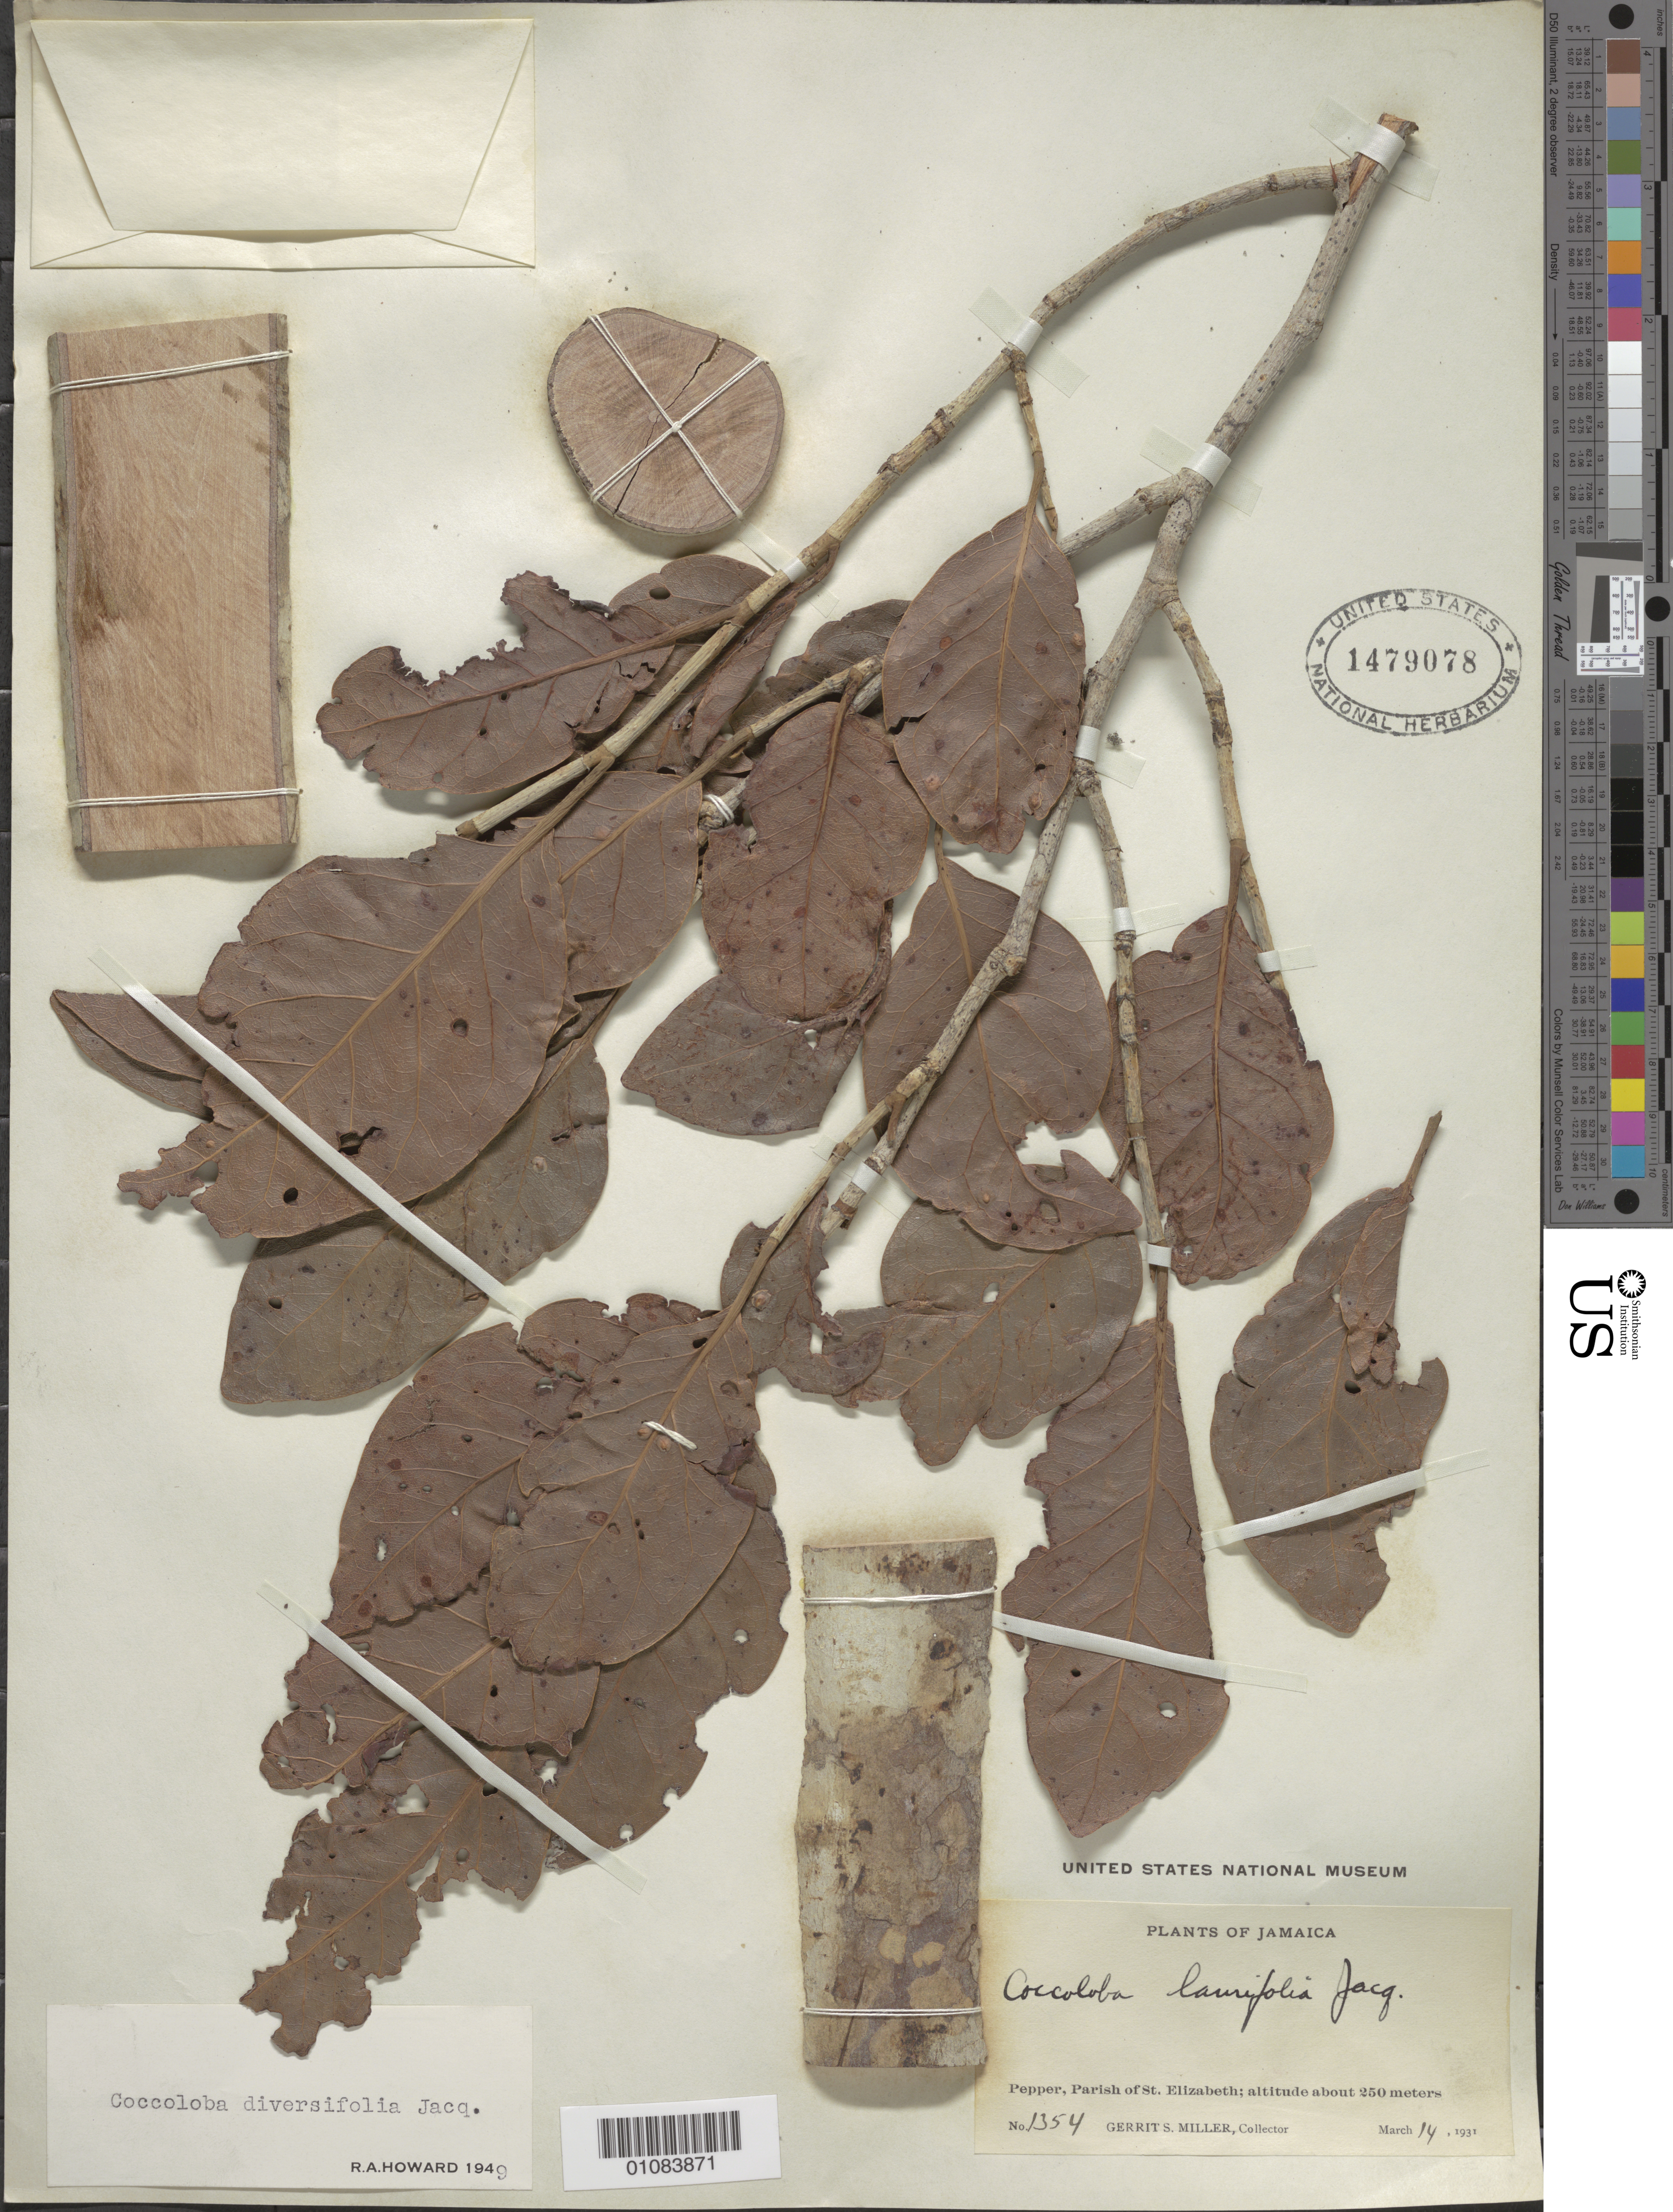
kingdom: Plantae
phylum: Tracheophyta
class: Magnoliopsida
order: Caryophyllales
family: Polygonaceae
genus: Coccoloba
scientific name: Coccoloba diversifolia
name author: Jacq.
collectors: G. S. Miller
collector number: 1354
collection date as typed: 14 Mar 1931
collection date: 1931-03-14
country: Jamaica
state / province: Saint Elizabeth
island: Jamaica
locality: Pepper, Parish of St. Elizabeth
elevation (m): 250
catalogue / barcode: US 1479078